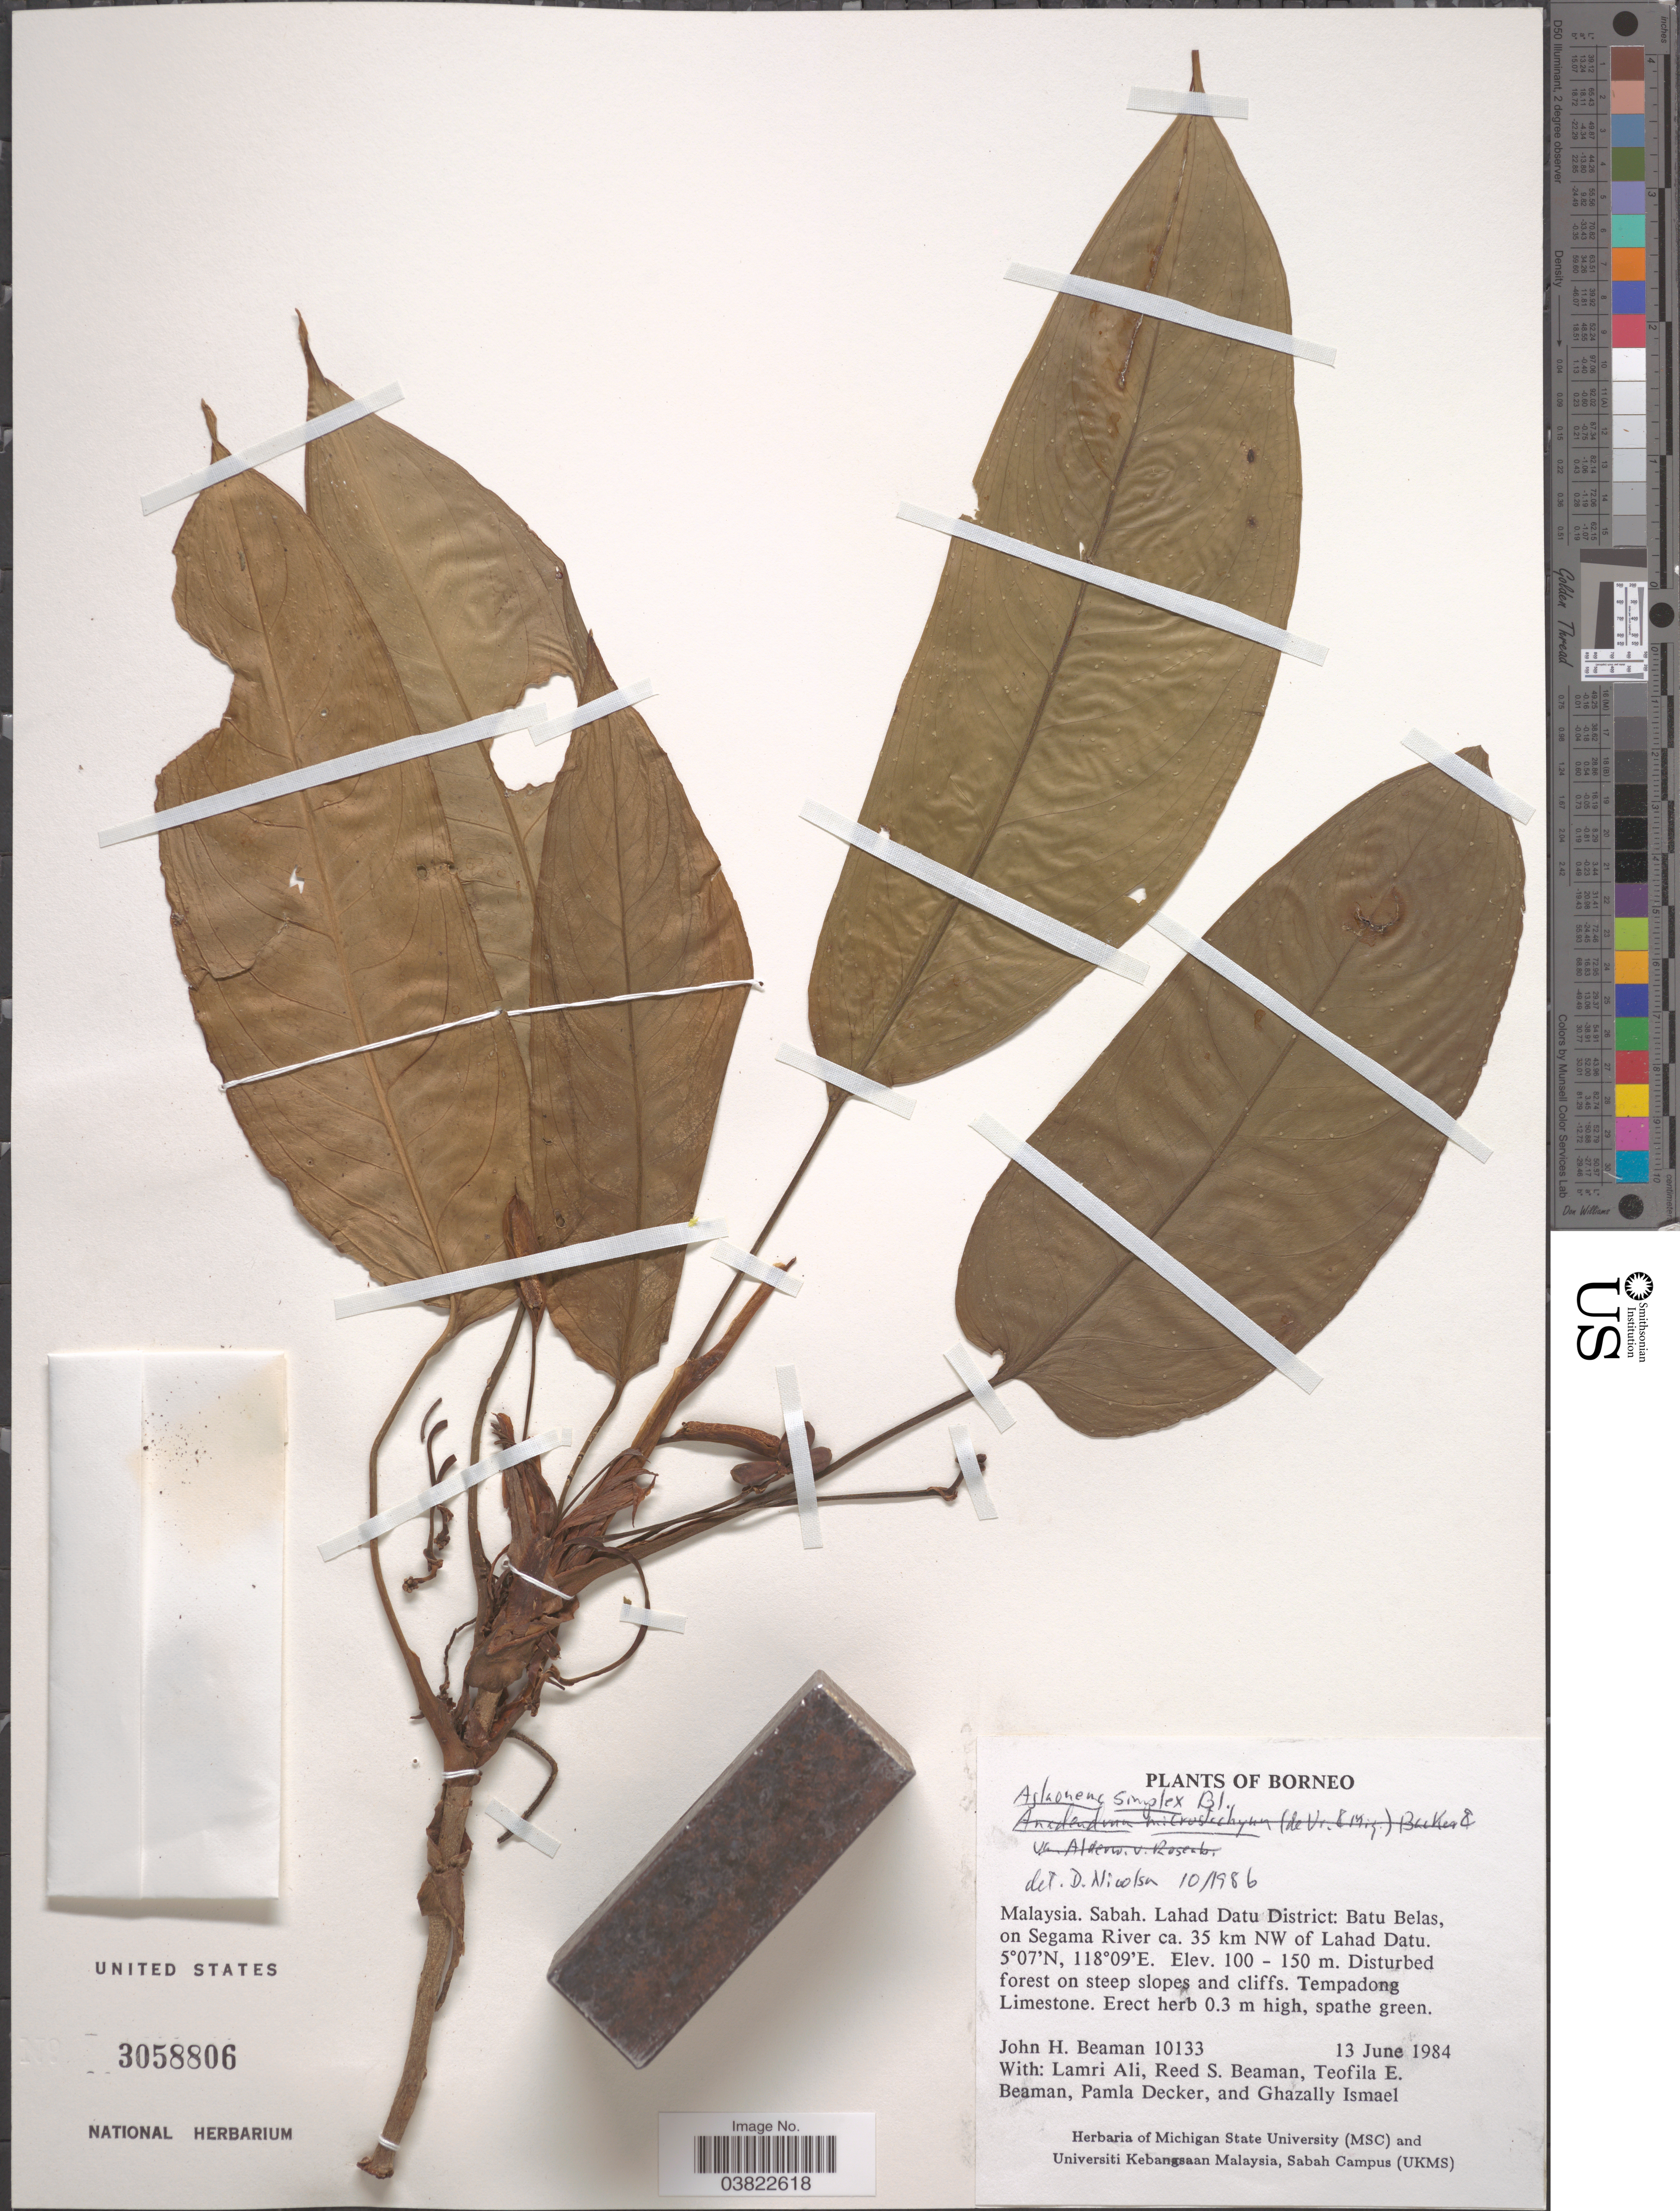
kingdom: Plantae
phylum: Tracheophyta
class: Liliopsida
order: Alismatales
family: Araceae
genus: Aglaonema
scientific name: Aglaonema simplex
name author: Blume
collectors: J. H. Beaman, L. Ali, R. S. Beaman, T. E. Beaman & et al.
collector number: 10133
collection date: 1984-06-13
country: Malaysia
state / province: Sabah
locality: Borneo. Lahad Datu District: Batu Belas, on Segama River ca. 35 km NW of Lahad Datu.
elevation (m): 100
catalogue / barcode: US 3058806